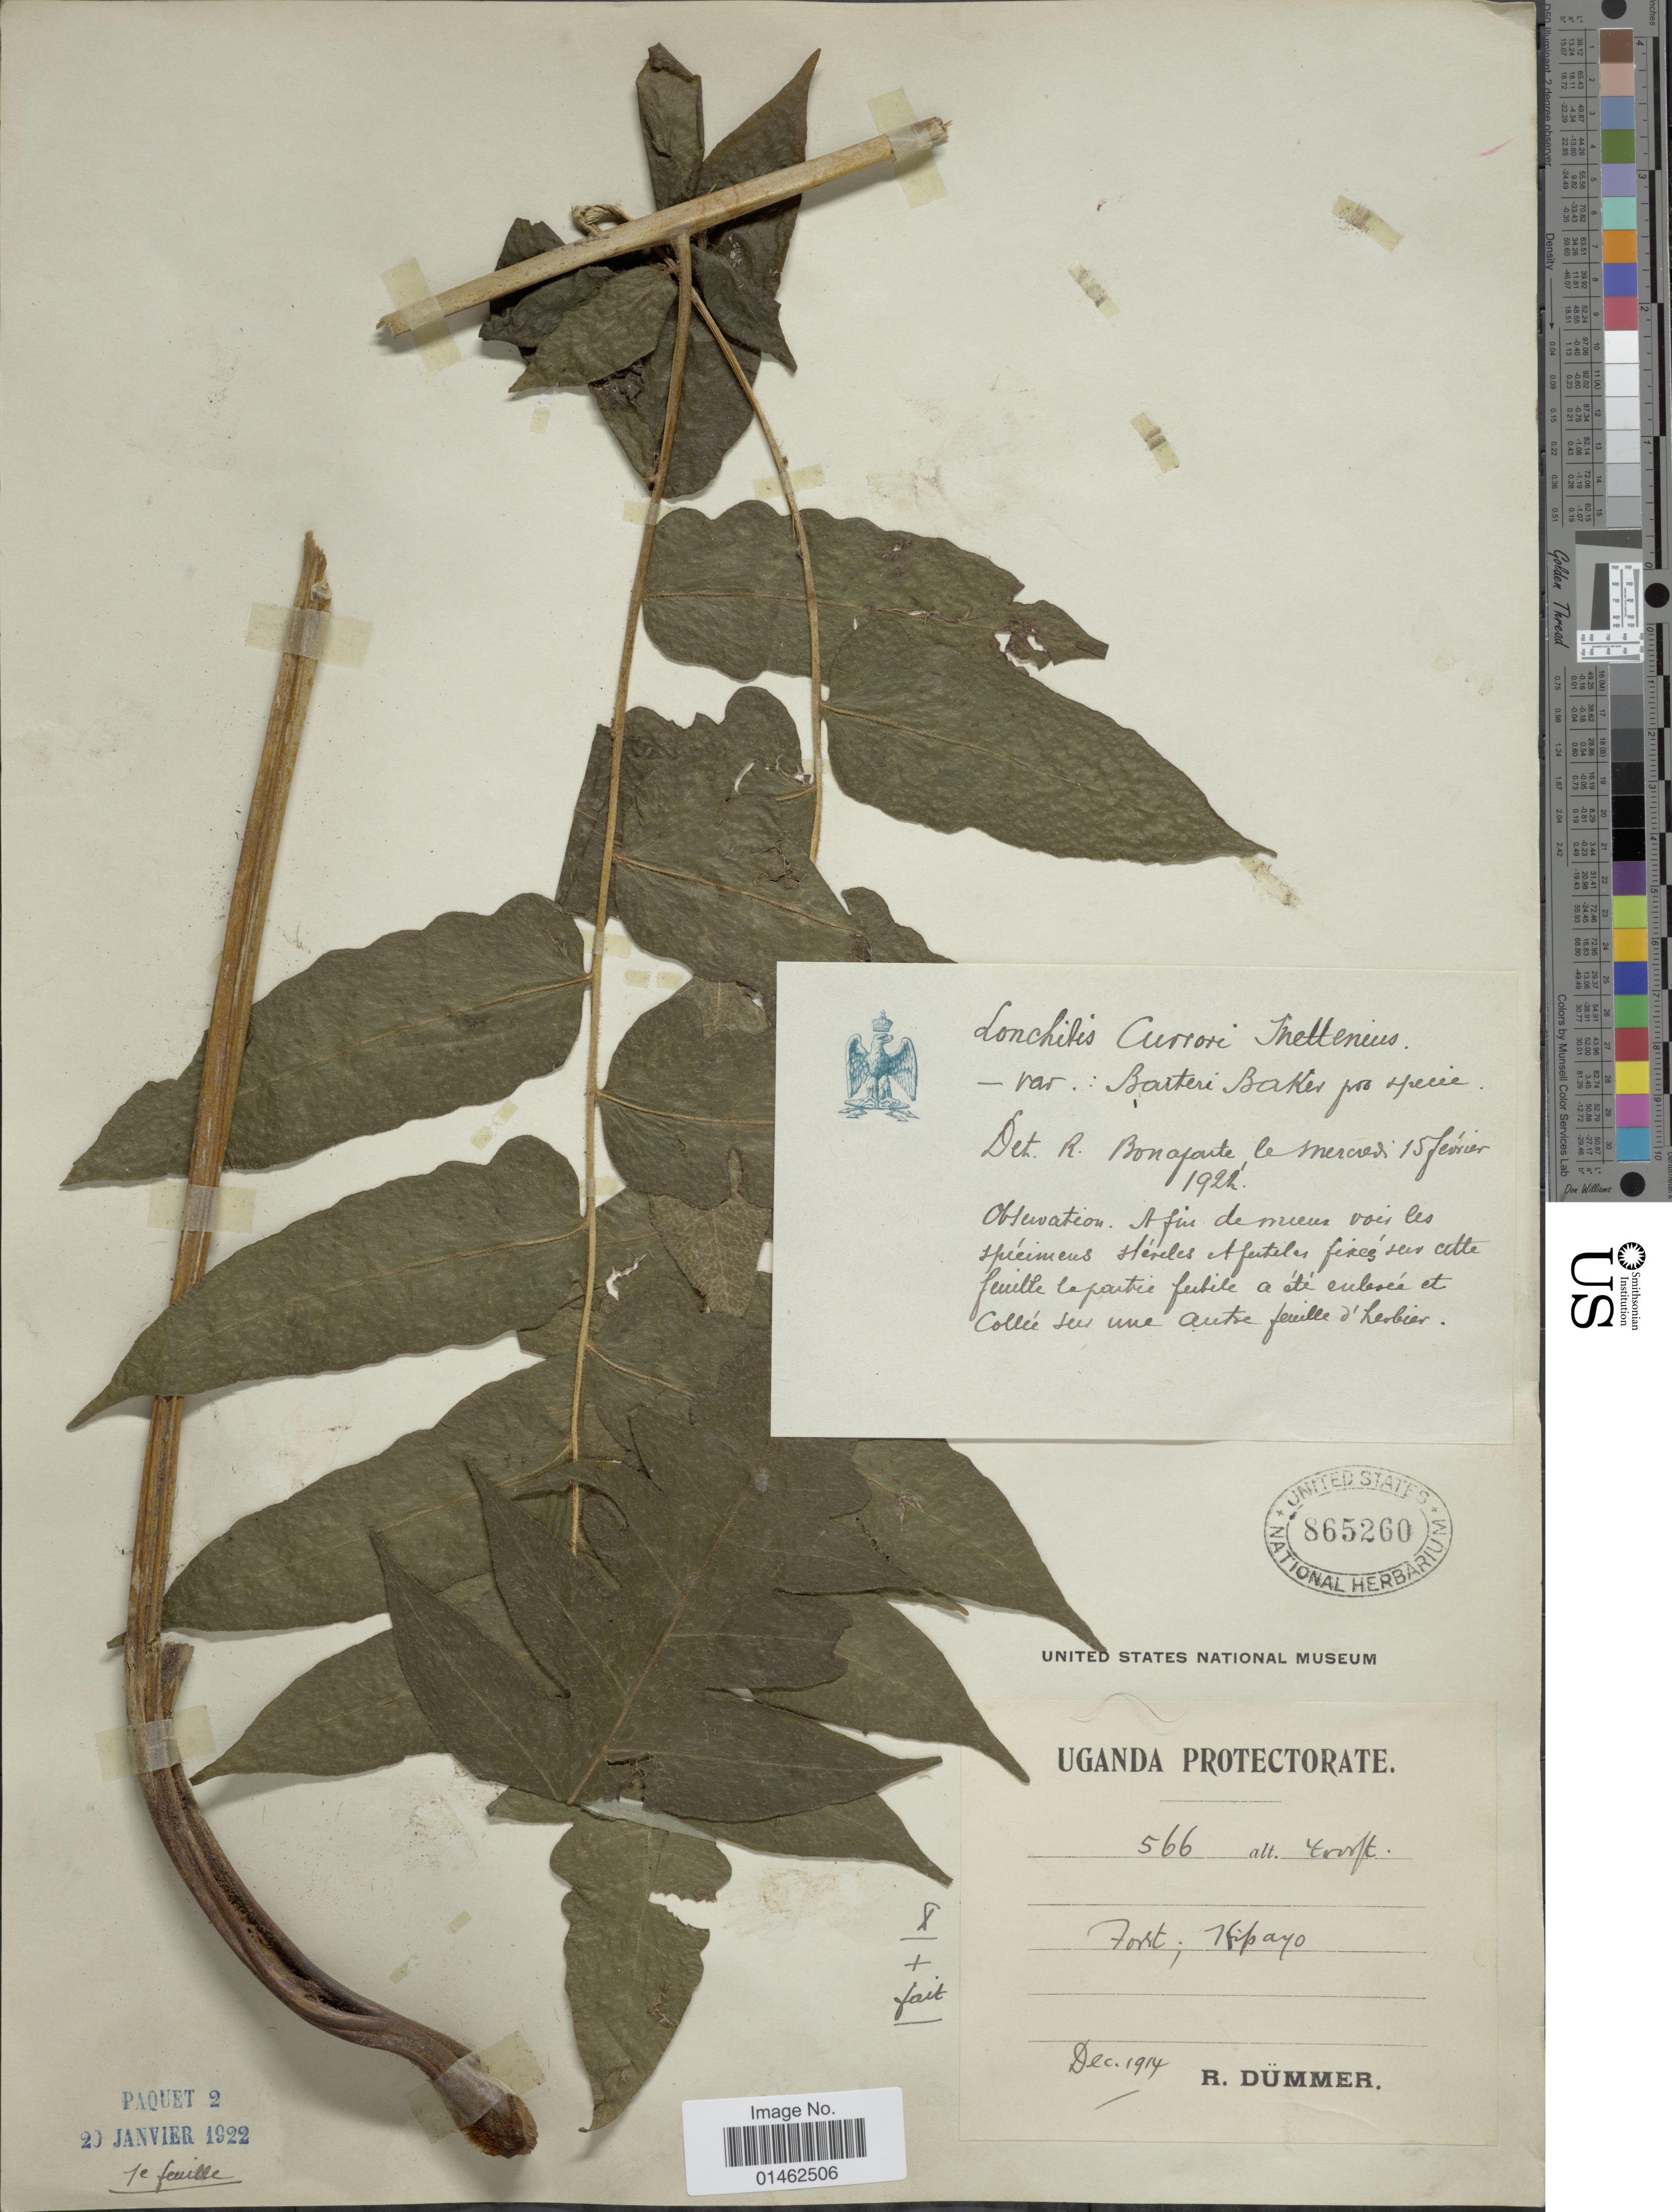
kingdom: Plantae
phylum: Tracheophyta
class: Polypodiopsida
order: Polypodiales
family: Dennstaedtiaceae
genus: Blotiella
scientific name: Blotiella currorii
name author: Hook.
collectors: R. A. Dümmer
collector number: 566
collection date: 1914-12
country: Uganda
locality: Foret Kipayo.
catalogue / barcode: US 865260